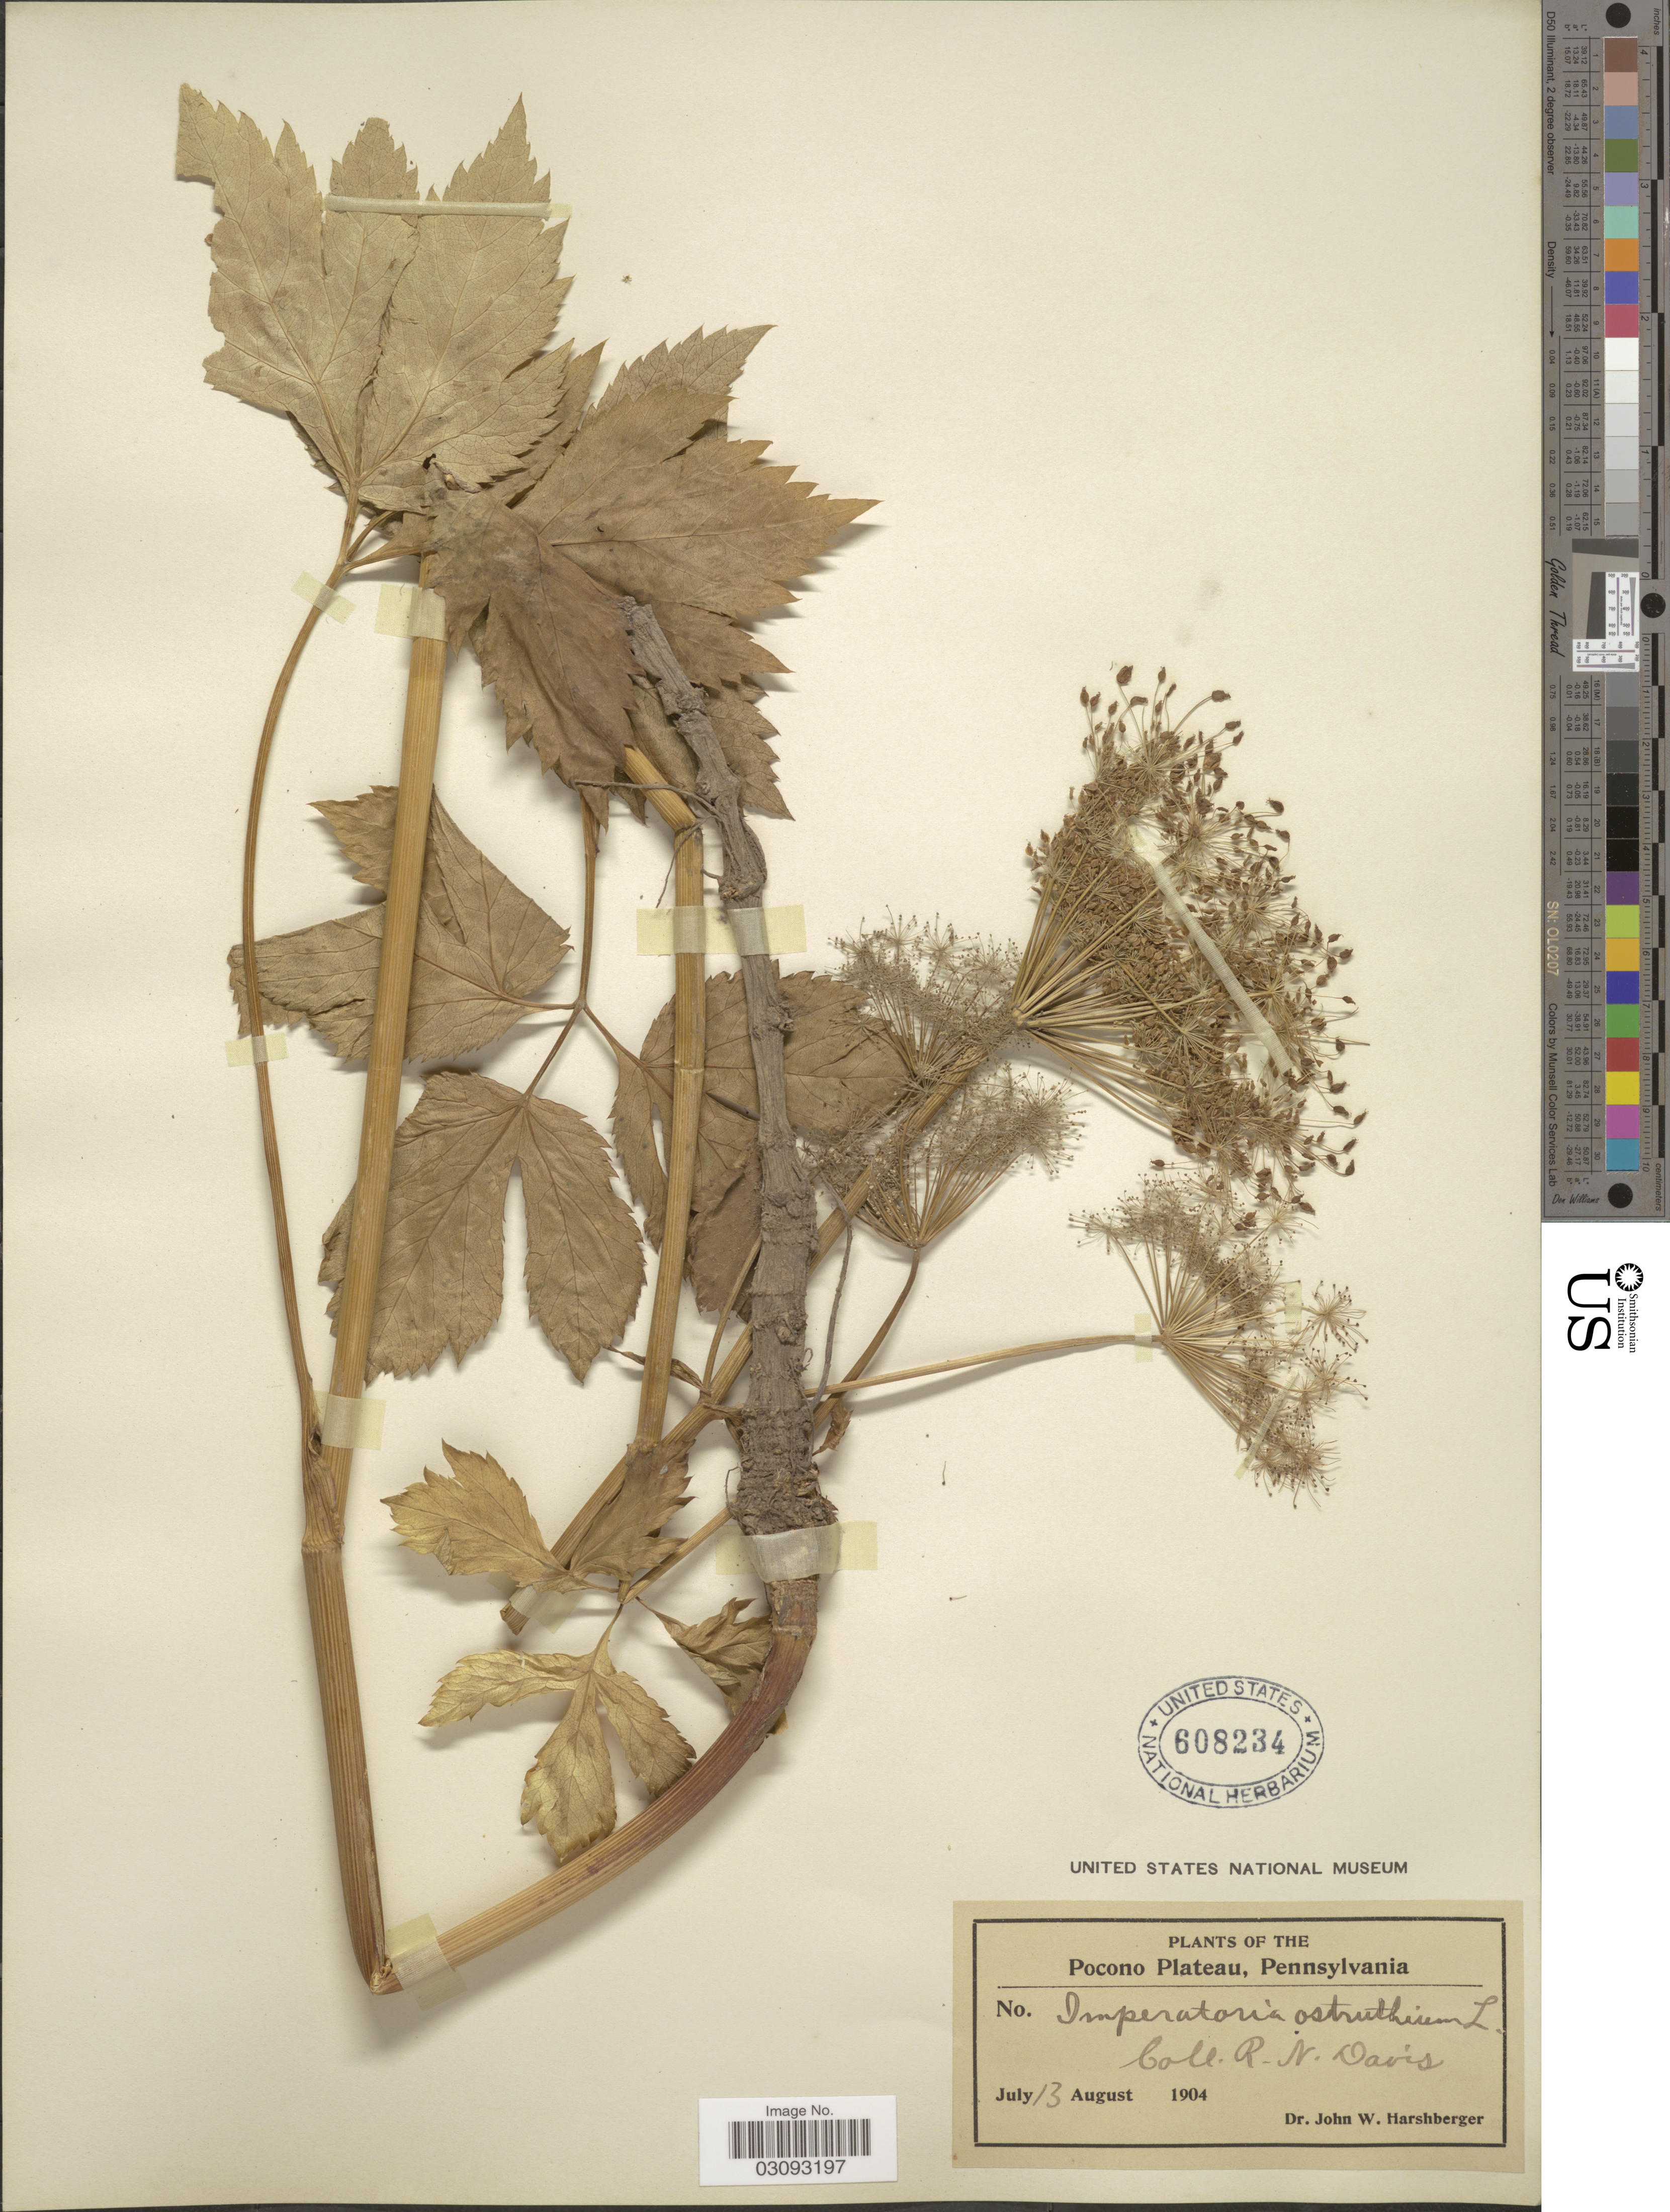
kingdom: Plantae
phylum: Tracheophyta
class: Magnoliopsida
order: Apiales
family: Apiaceae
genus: Imperatoria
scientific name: Imperatoria ostruthium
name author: L.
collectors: R. Davis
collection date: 1904-07-13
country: United States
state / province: Pennsylvania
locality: Pocono Plateau.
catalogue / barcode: US 608234